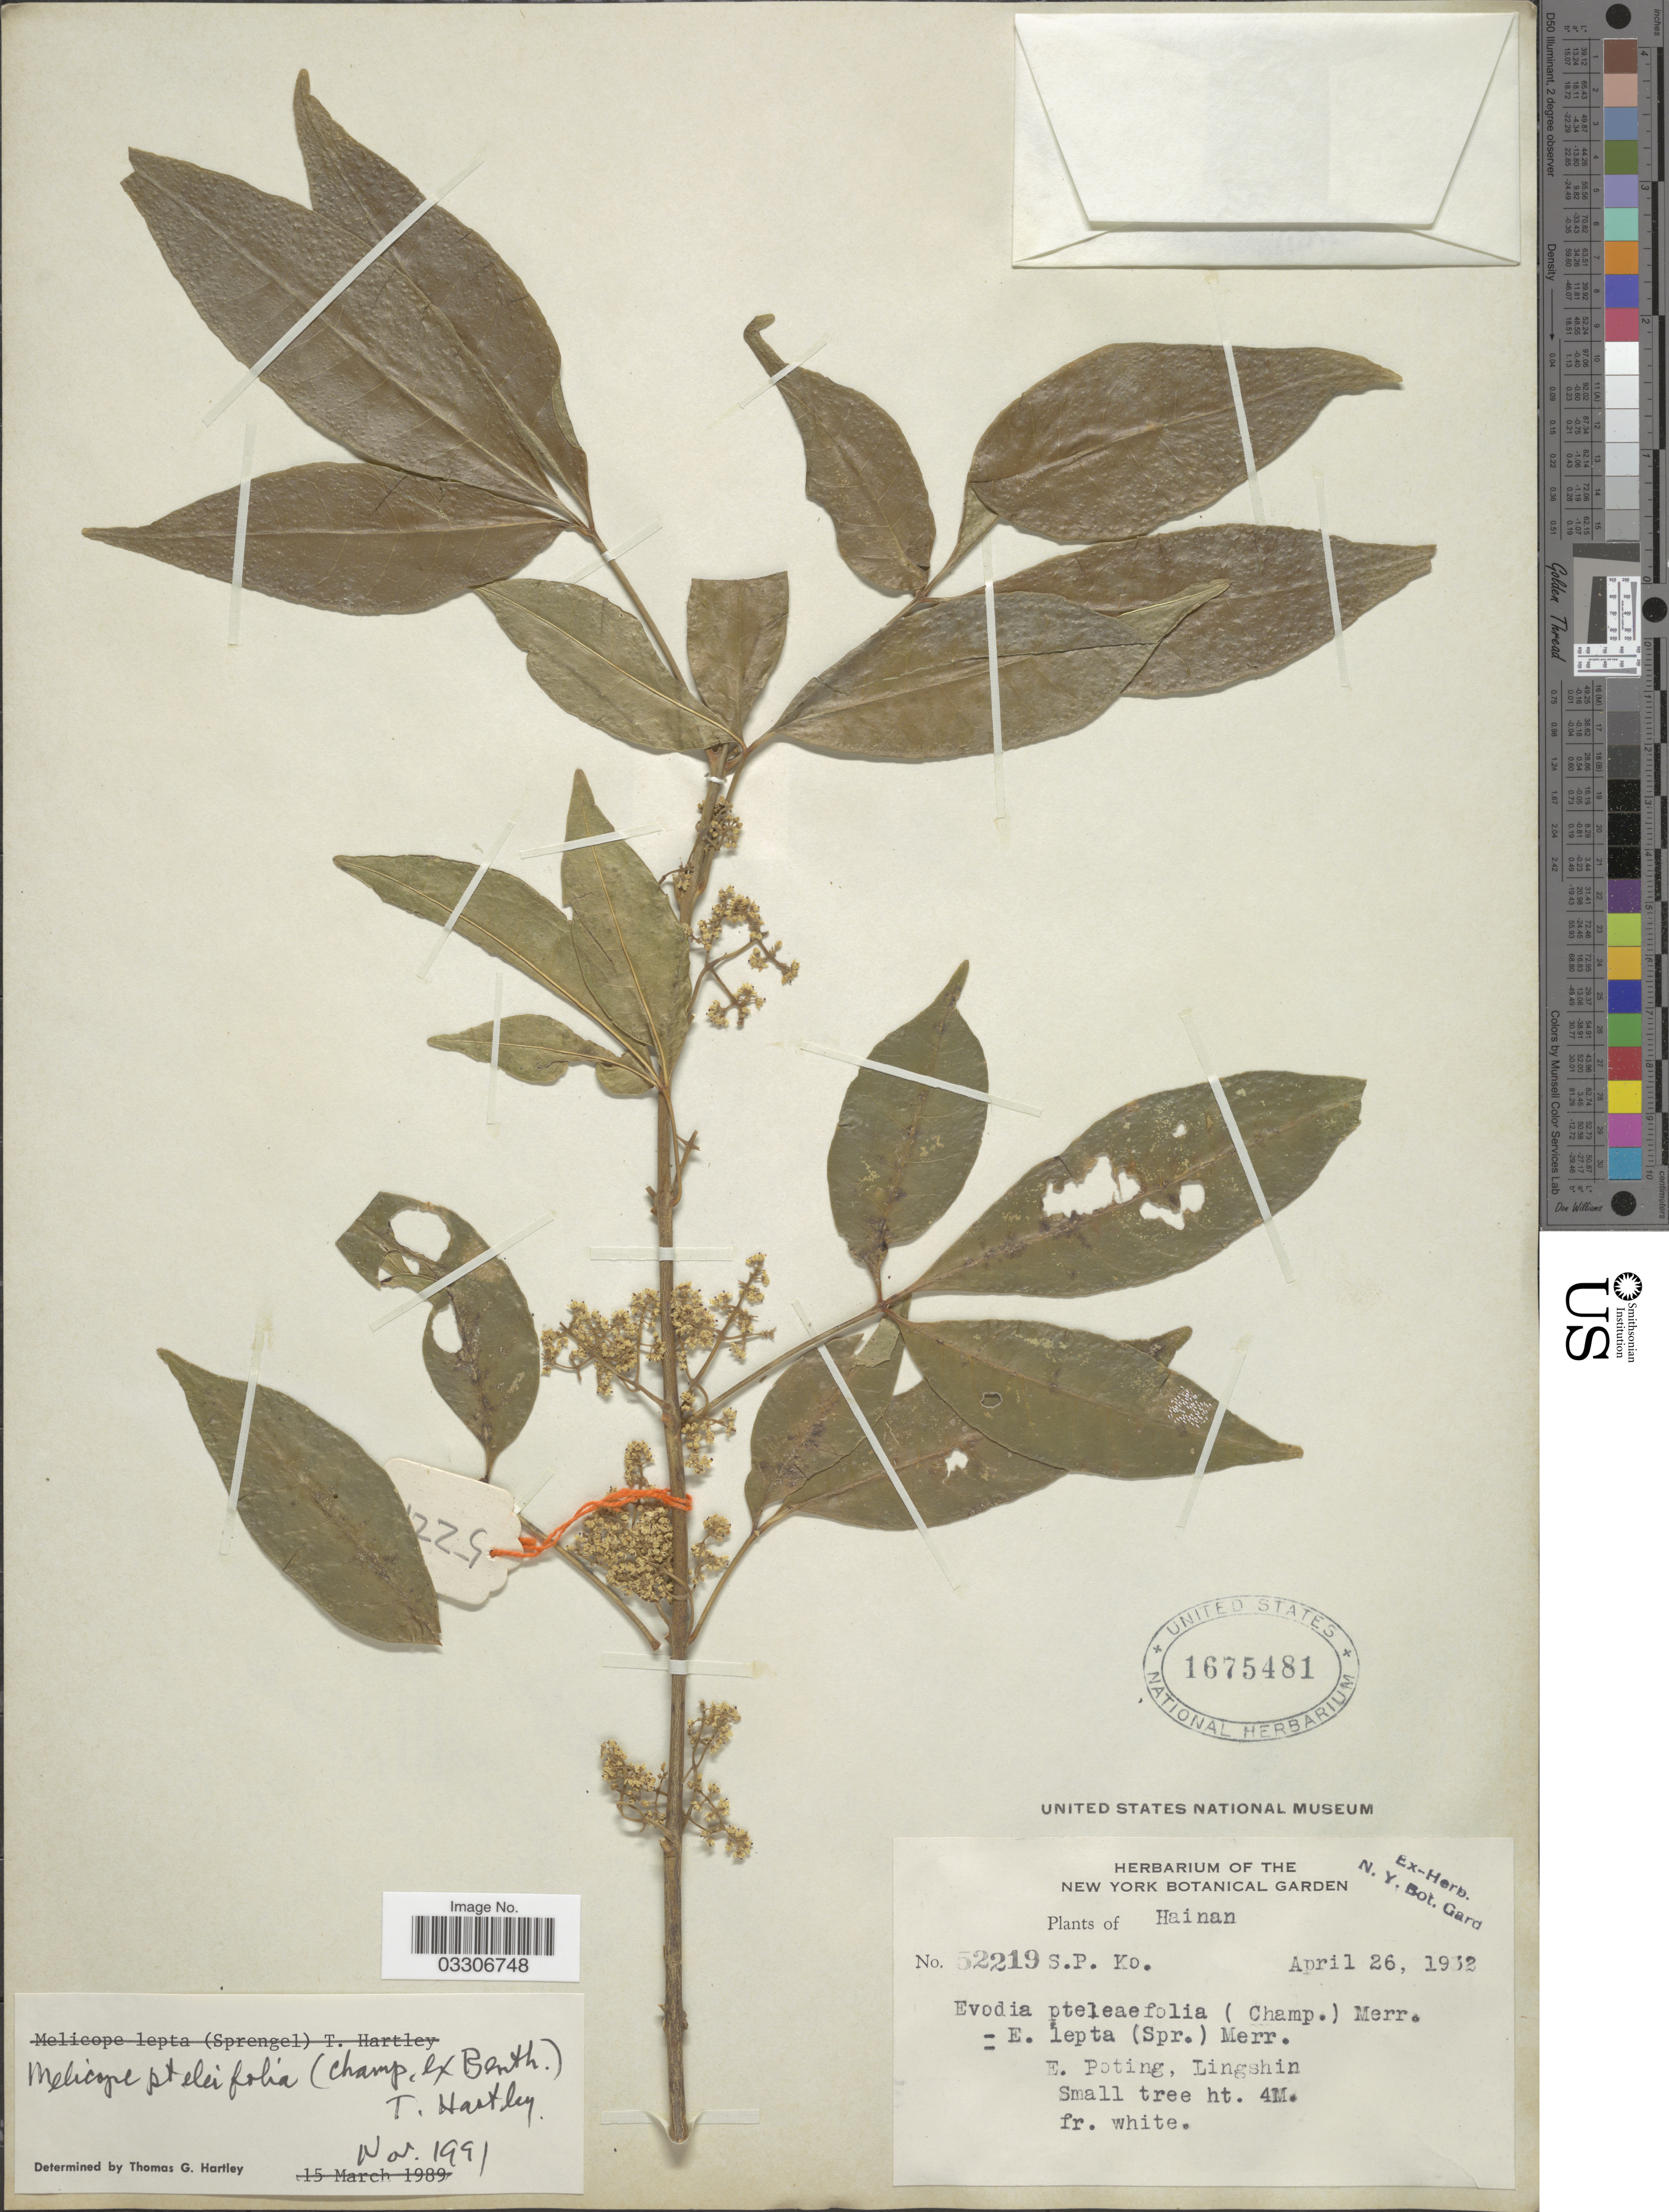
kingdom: Plantae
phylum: Tracheophyta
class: Magnoliopsida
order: Sapindales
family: Rutaceae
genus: Melicope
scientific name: Melicope pteleifolia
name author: (Champ. ex Benth.) T.G. Hartley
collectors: S. P. Ko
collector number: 52219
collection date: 1932-04-26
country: China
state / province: Hainan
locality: E. Poting, Lingshin.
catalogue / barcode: US 1675481